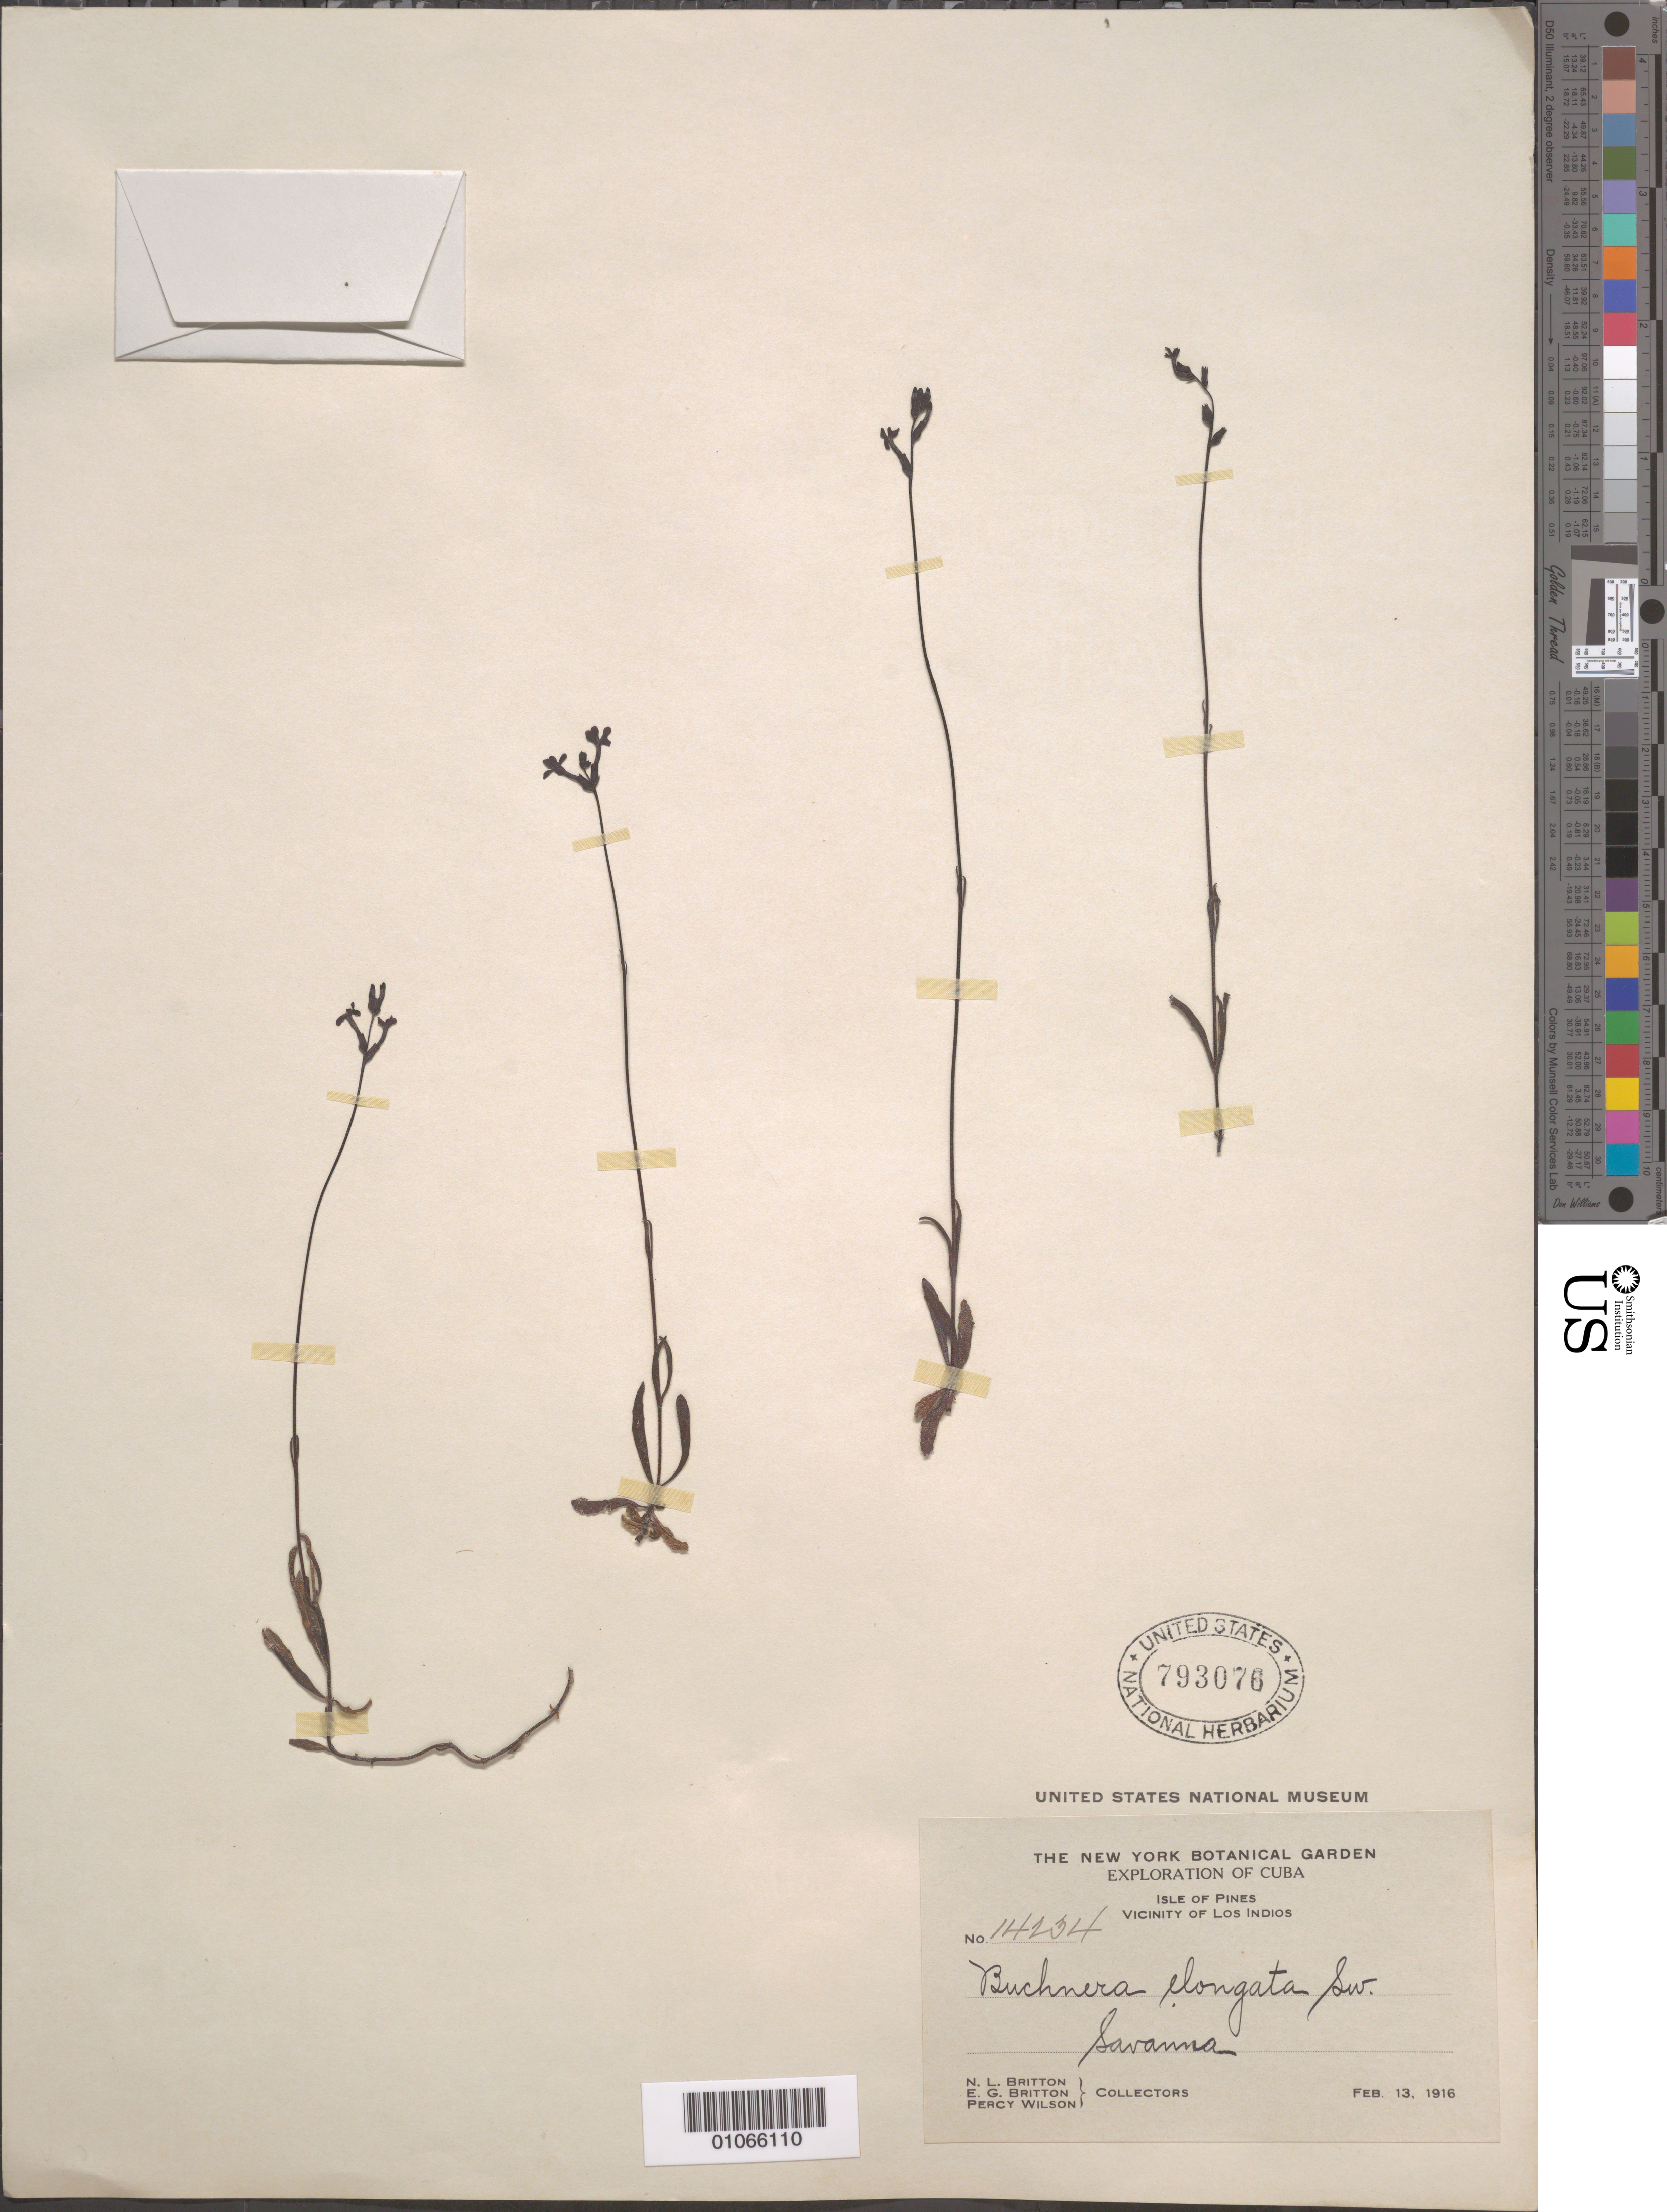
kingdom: Plantae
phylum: Tracheophyta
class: Magnoliopsida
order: Lamiales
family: Orobanchaceae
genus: Buchnera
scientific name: Buchnera elongata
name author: Sw.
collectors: N. Britton, E. G. Britton & P. Wilson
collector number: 14204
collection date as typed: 13 Feb 1916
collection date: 1916-02-13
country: Cuba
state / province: Isla de La Juventud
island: Isla de la Juventud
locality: Vicinity of Los Indios, Savanna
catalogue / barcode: US 793076